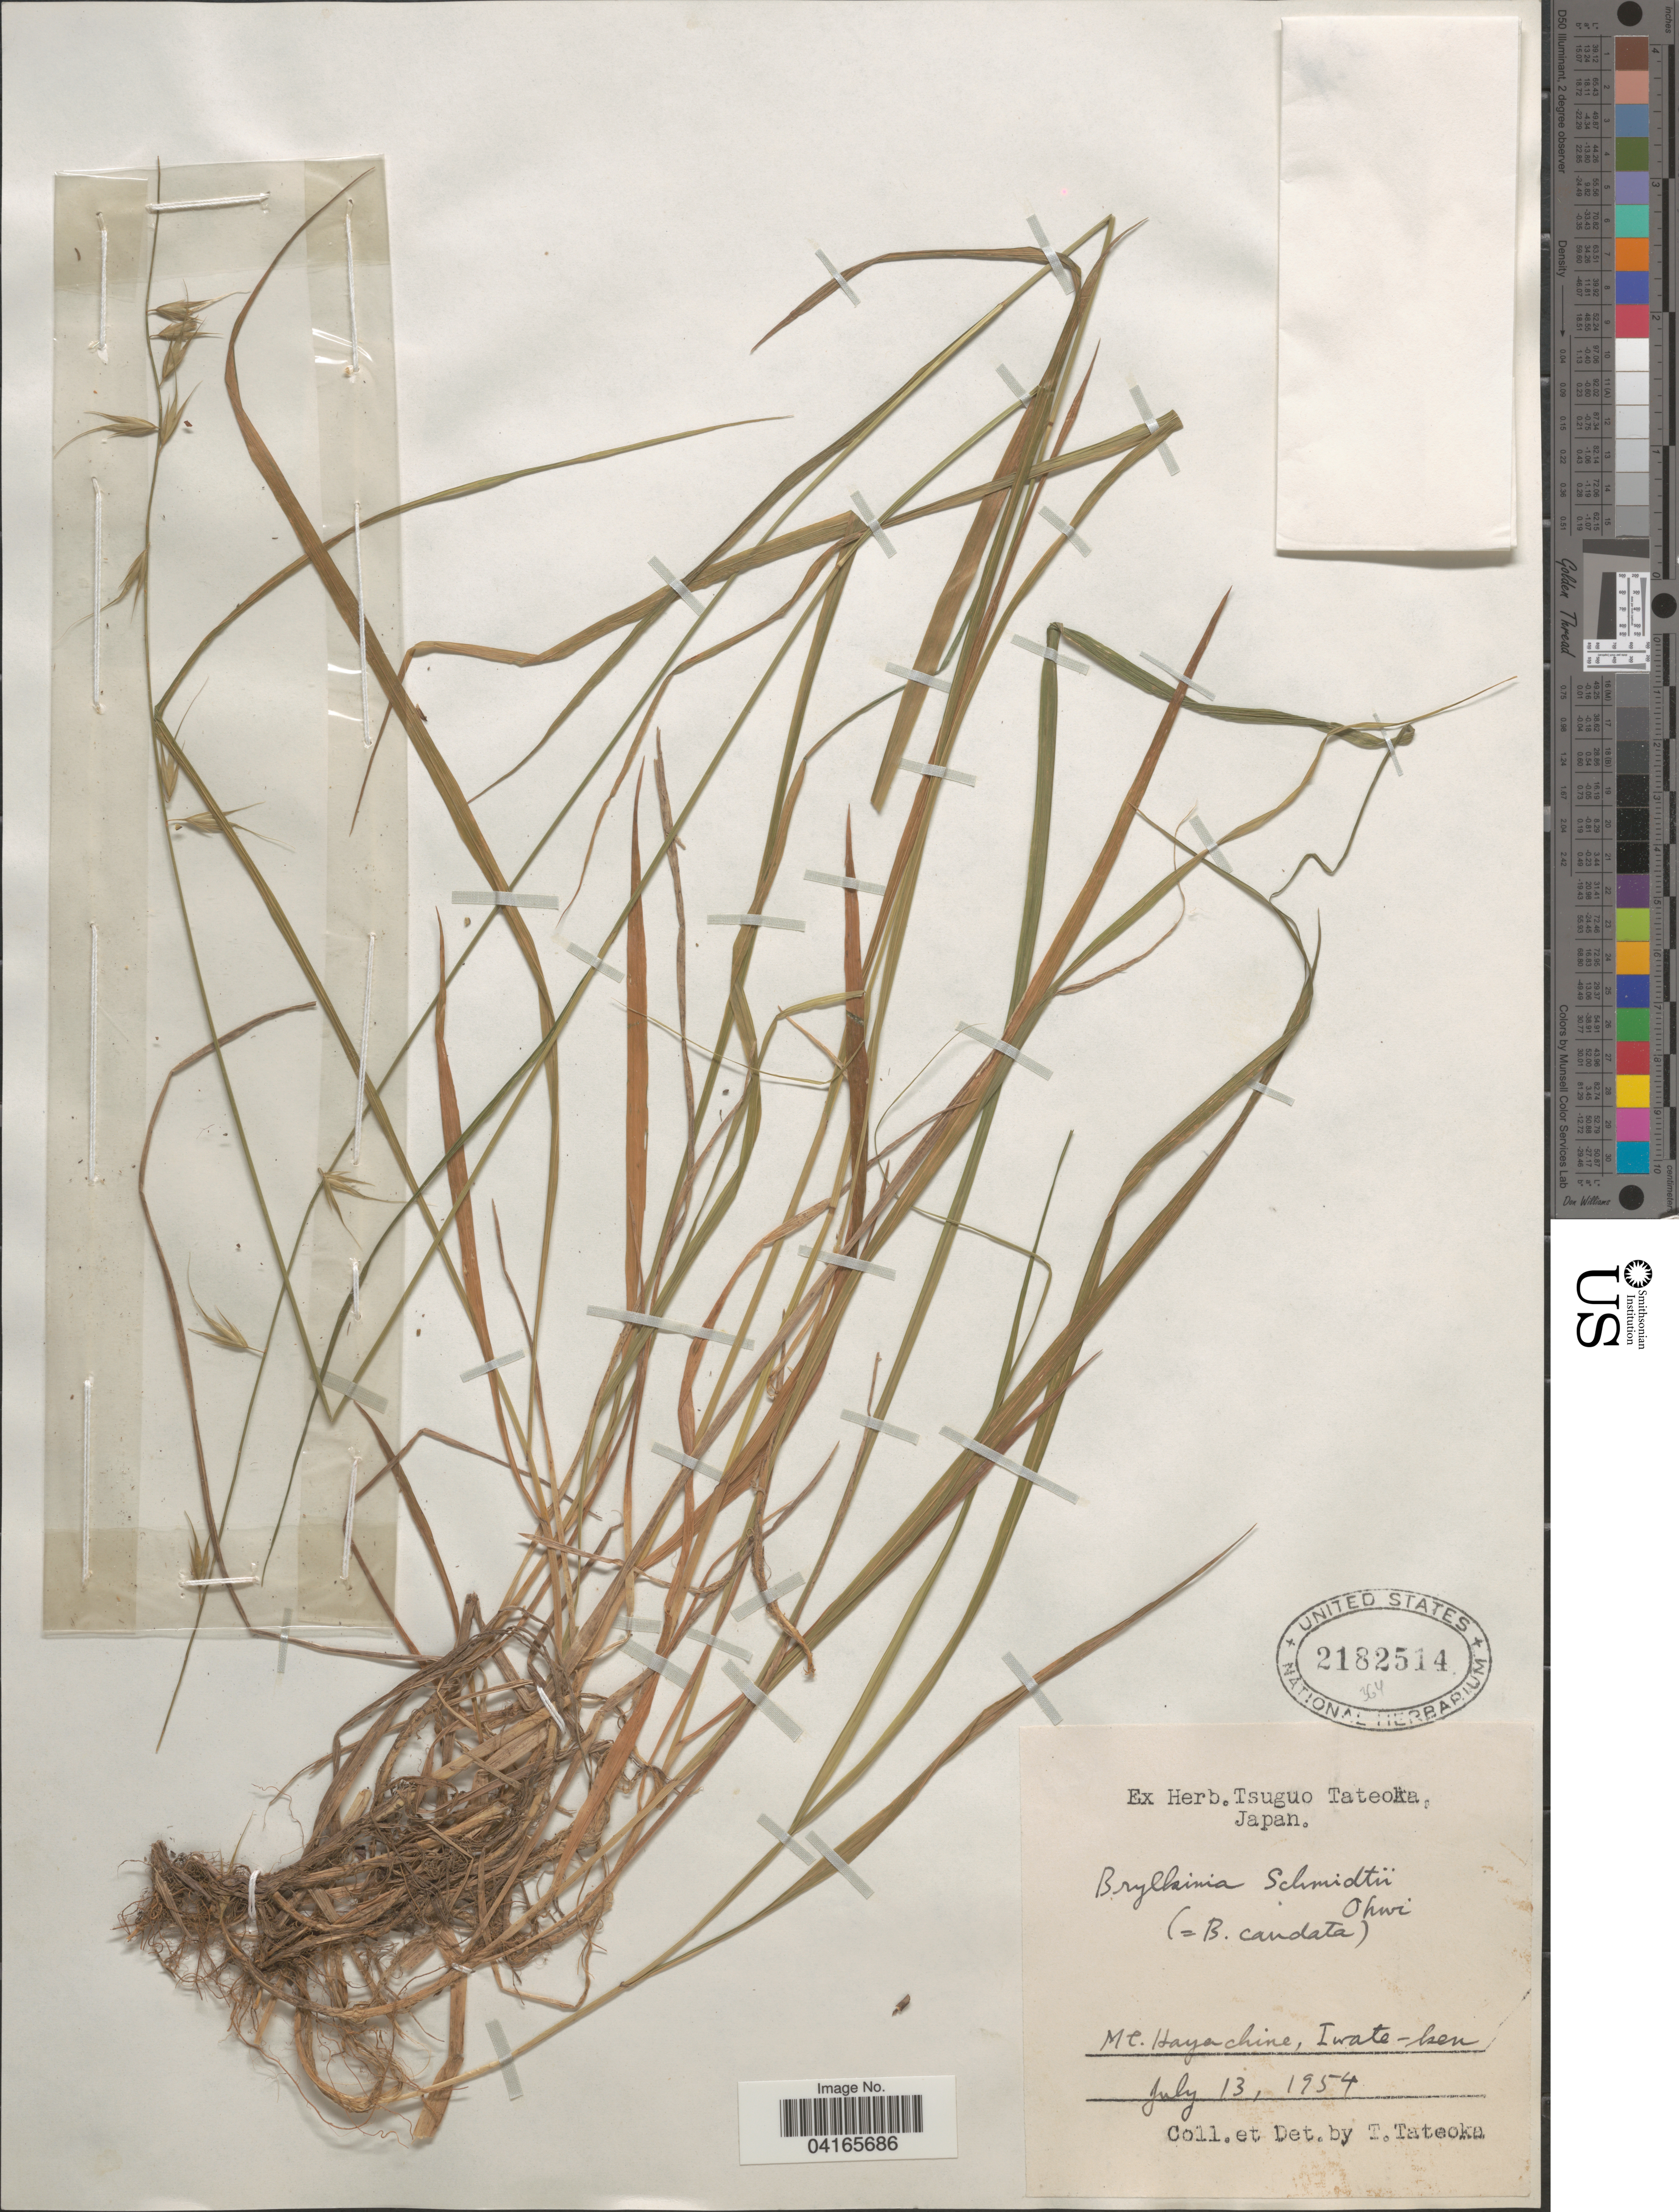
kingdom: Plantae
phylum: Tracheophyta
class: Liliopsida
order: Poales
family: Poaceae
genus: Brylkinia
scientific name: Brylkinia schmidtii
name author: Ohwi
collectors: T. Tateoka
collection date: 1954-07-13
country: Japan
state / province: Iwate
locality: Mt. Hayachine, Iwate-ken.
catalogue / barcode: US 2182514